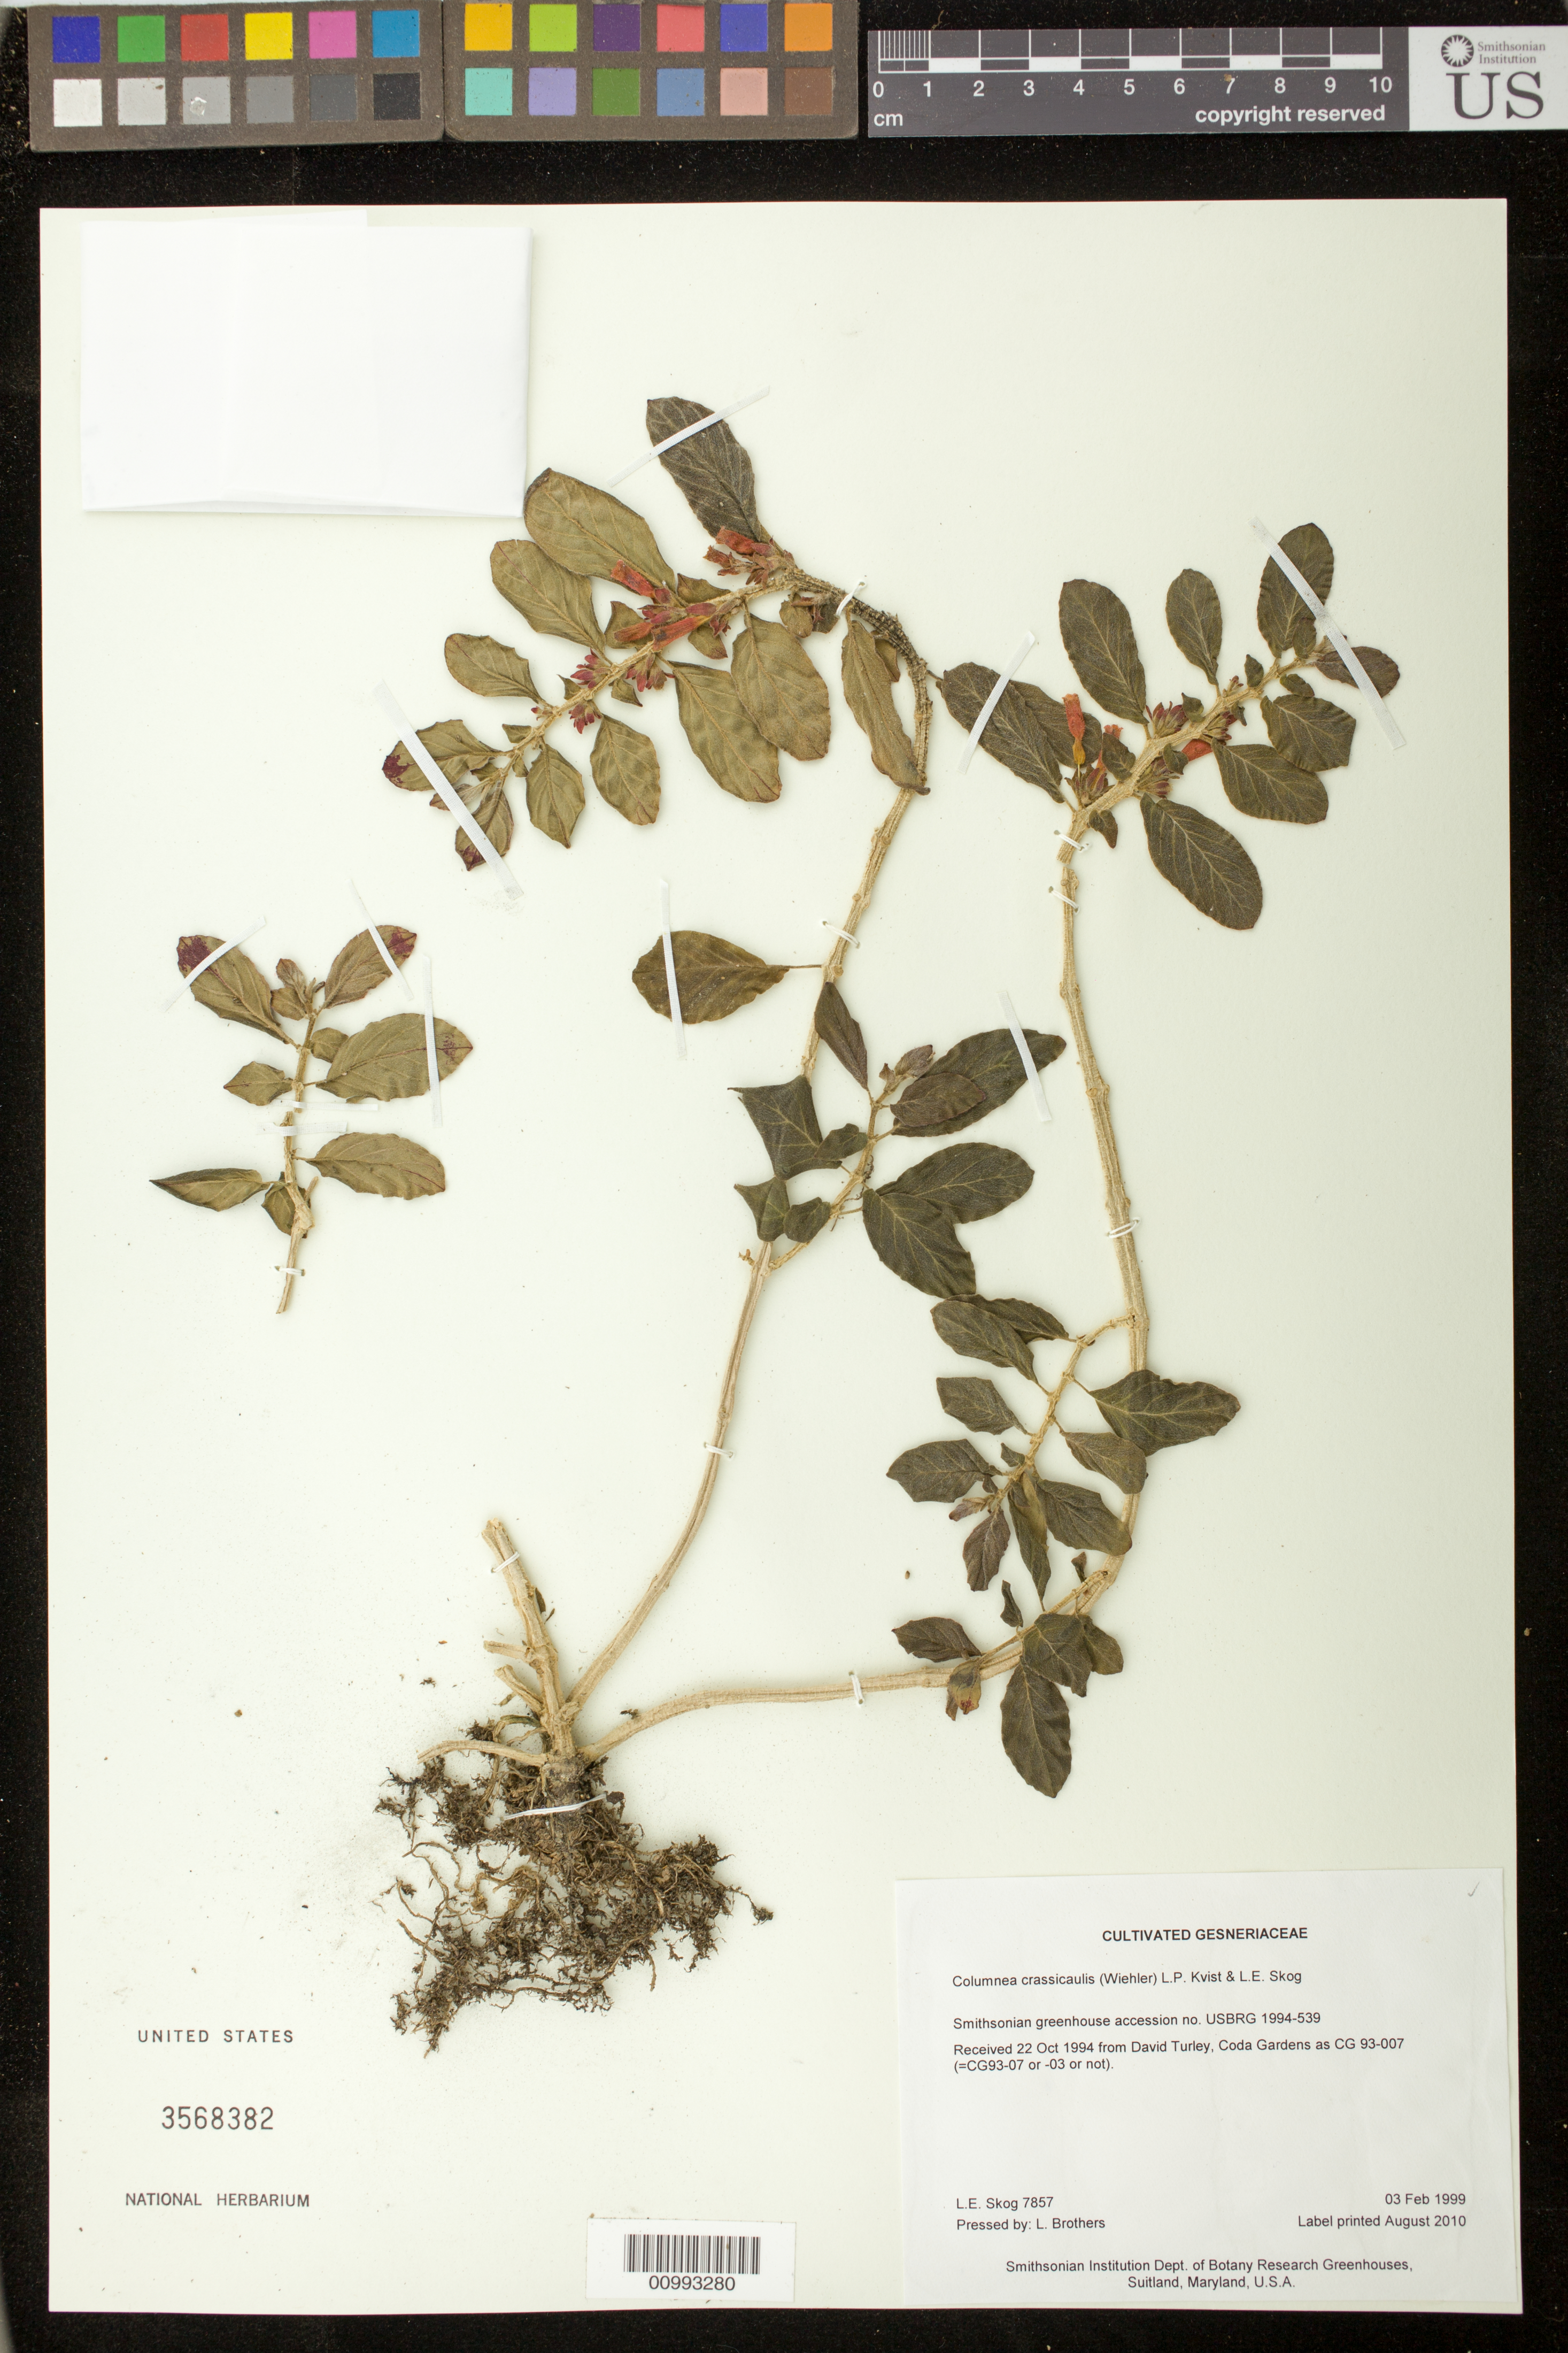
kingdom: Plantae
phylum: Tracheophyta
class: Magnoliopsida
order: Lamiales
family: Gesneriaceae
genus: Columnea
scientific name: Columnea crassicaulis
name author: (Wiehler) L.P. Kvist & L.E. Skog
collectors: L. E. Skog & L. Brothers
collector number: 7857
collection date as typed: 03 Feb 1999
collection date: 1999-02-03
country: United States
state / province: Maryland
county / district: Prince George's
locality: Smithsonian Institution Dept. of Botany Research Greenhouses, Suitland, Maryland, U.S.A.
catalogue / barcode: US 3568382